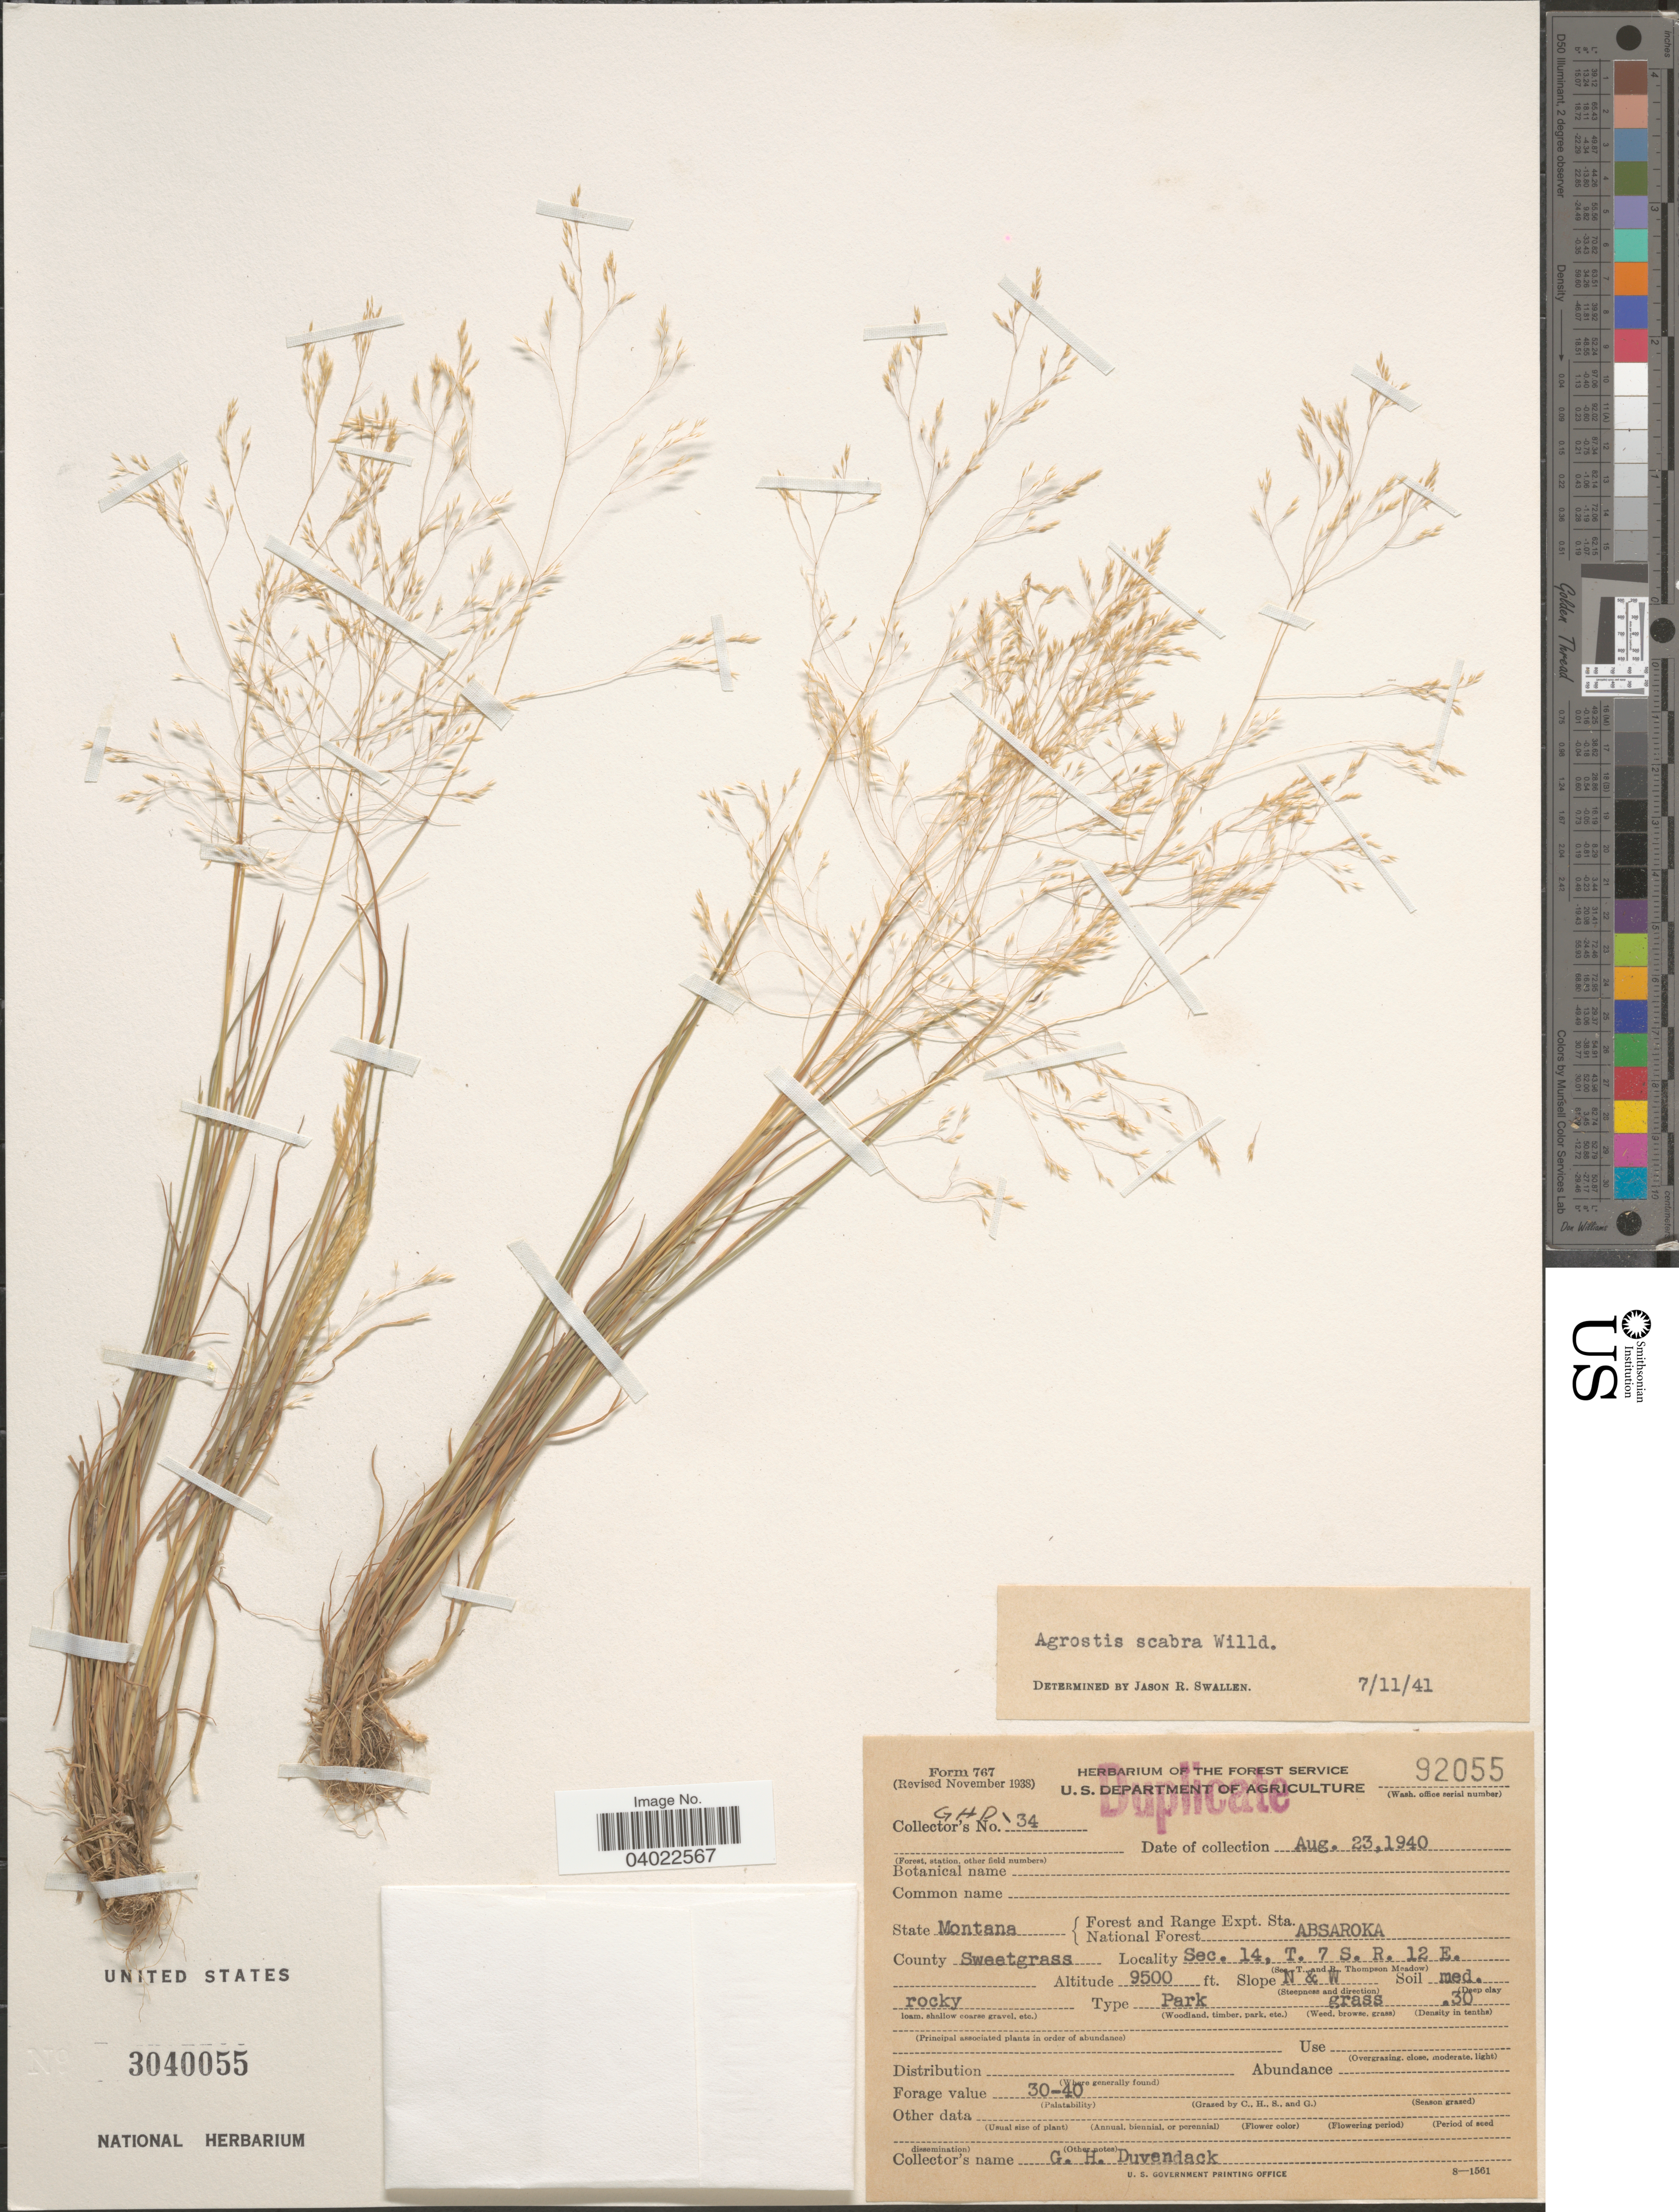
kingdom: Plantae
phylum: Tracheophyta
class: Liliopsida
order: Poales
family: Poaceae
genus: Agrostis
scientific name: Agrostis scabra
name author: Willd.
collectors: G. Duvendack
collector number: GHD34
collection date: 1940-08-23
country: United States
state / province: Montana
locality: Forest and Range Expt. Sta. National Forest Absaroka. County Sweetgrass. Sec. 14, T. 7 S. R. 12 E. Slope N & W.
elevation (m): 2896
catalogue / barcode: US 3040055